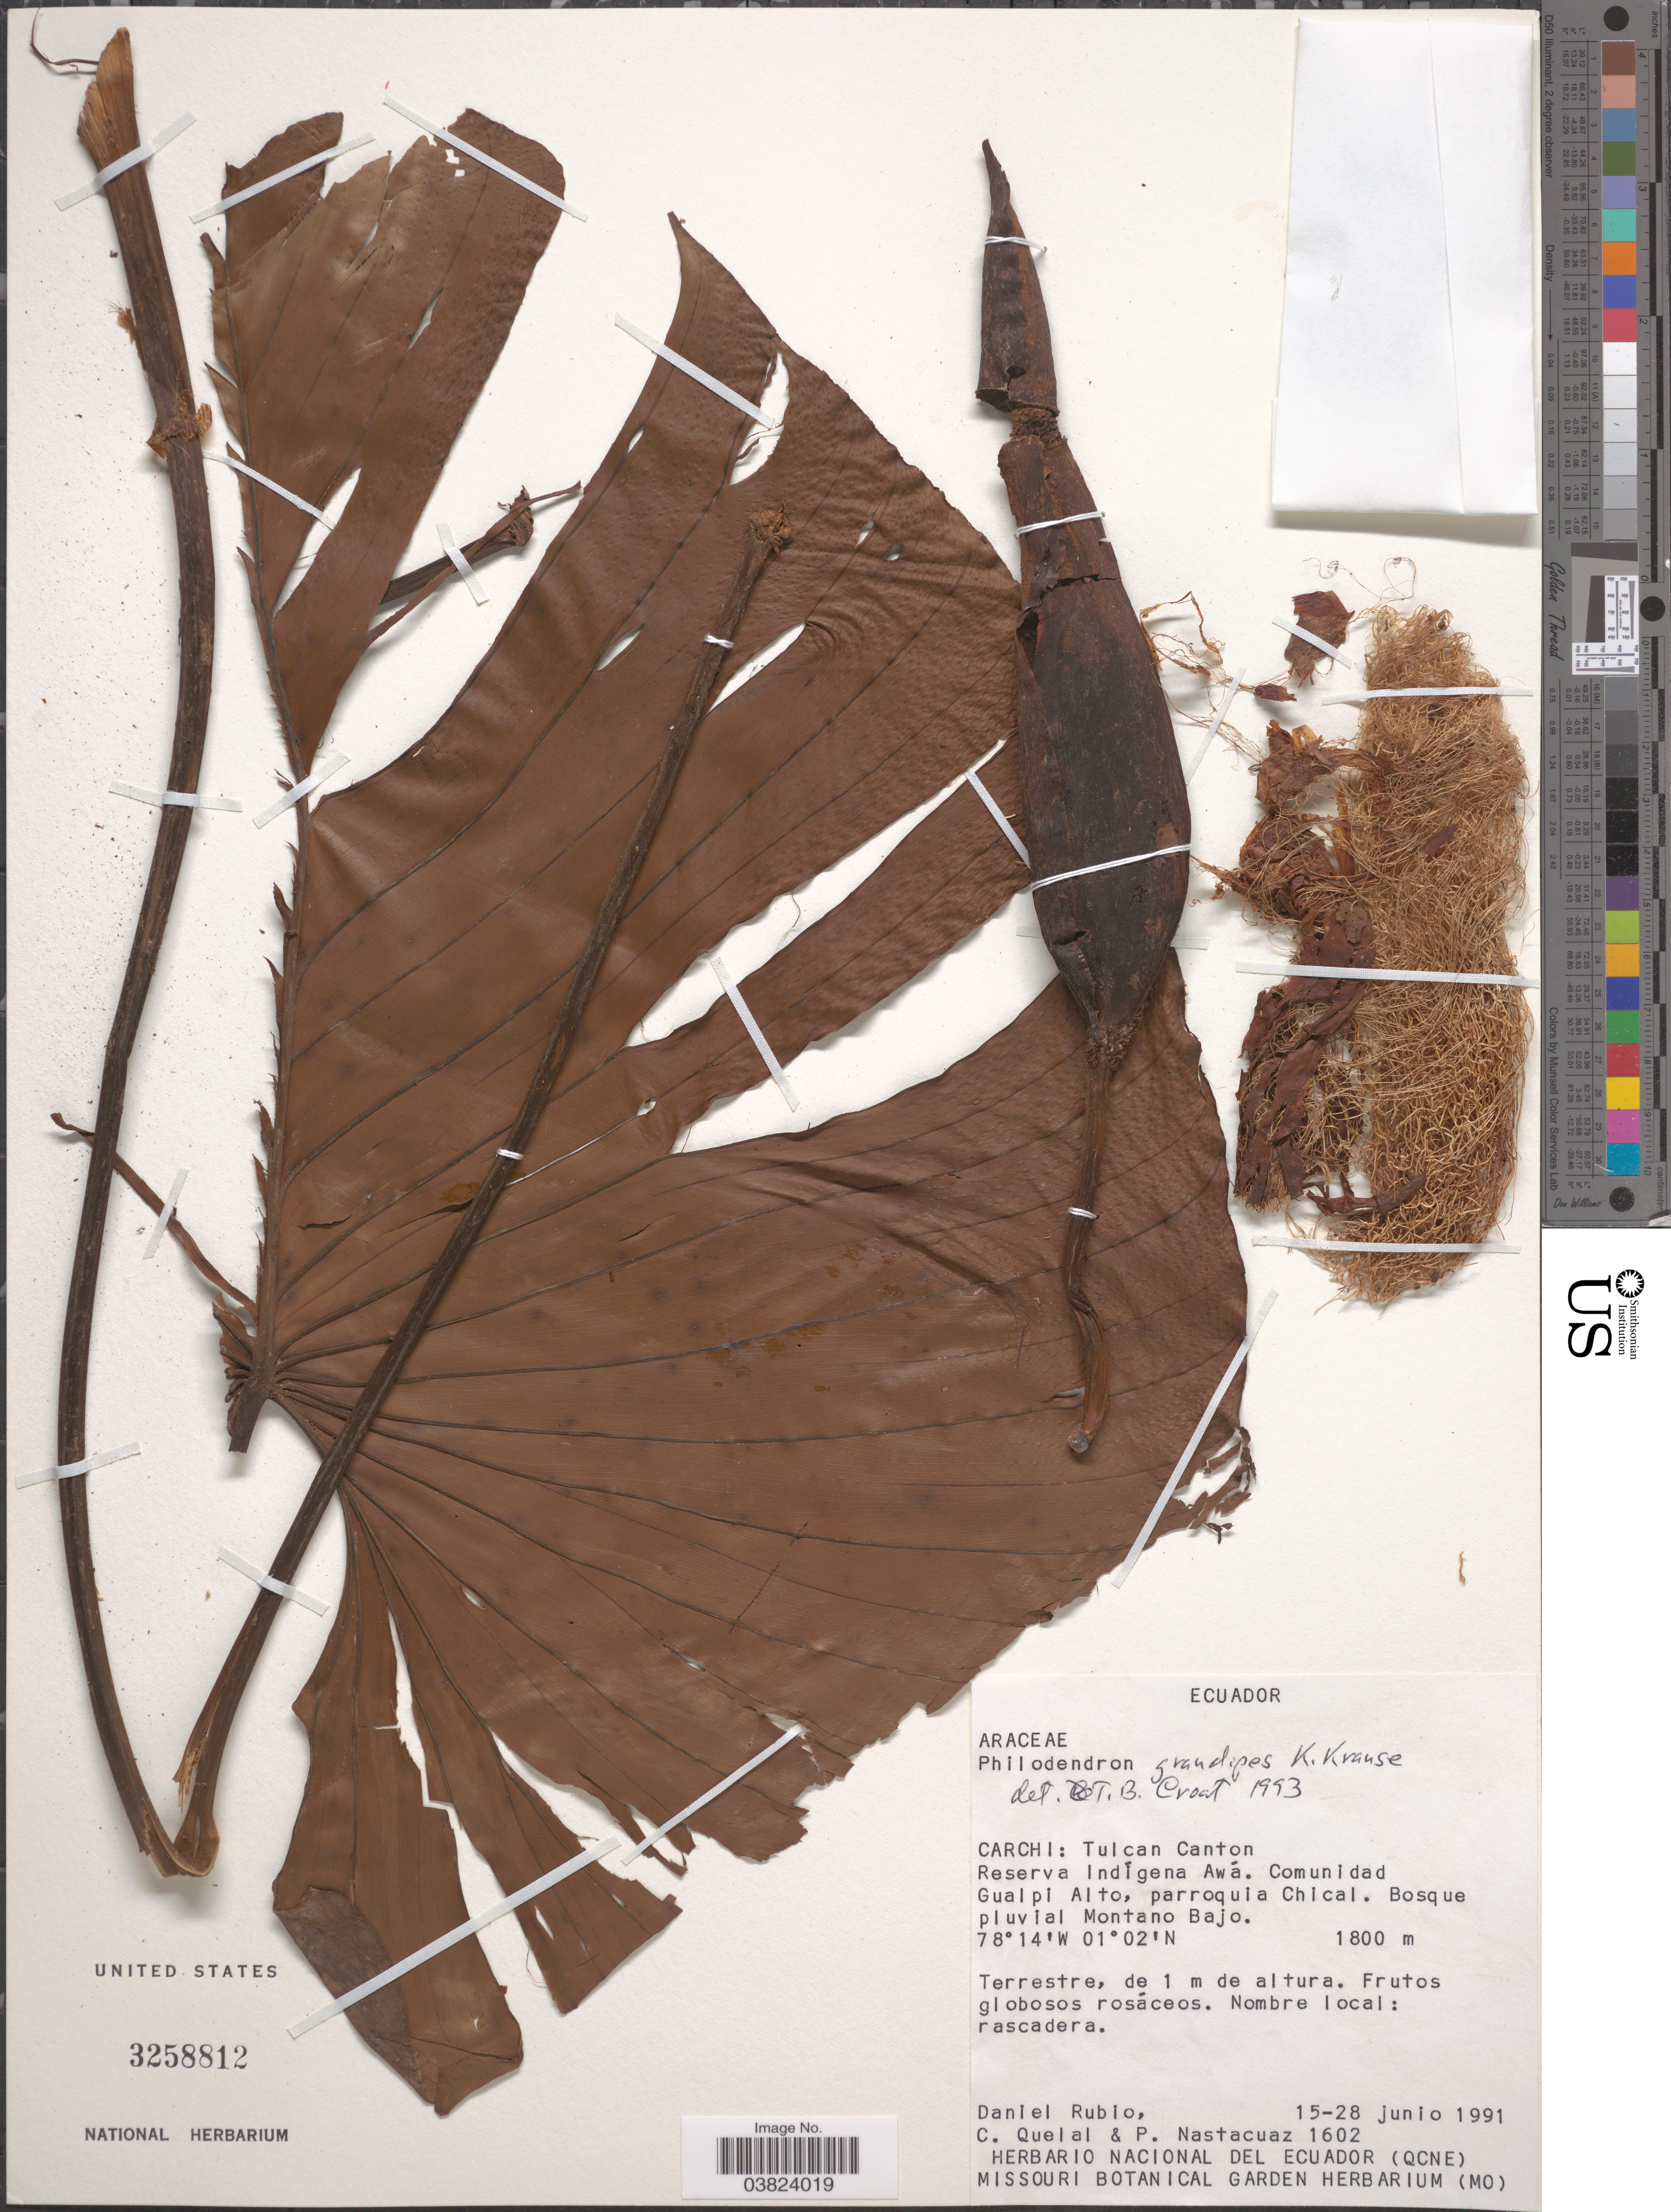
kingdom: Plantae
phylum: Tracheophyta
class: Liliopsida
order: Alismatales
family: Araceae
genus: Philodendron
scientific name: Philodendron grandipes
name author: K. Krause in Engl.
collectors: D. Rubio, C. Quelal & P. Nastacuaz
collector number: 1602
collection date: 1991-06-15/1991-06-28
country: Ecuador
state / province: Carchi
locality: Tulcan canton. Reserva Indígena Awá. Comunidad Gualpi Alto, parraquia Chical. Bosque pluvial Montano Bajo.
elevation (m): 1800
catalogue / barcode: US 3258812